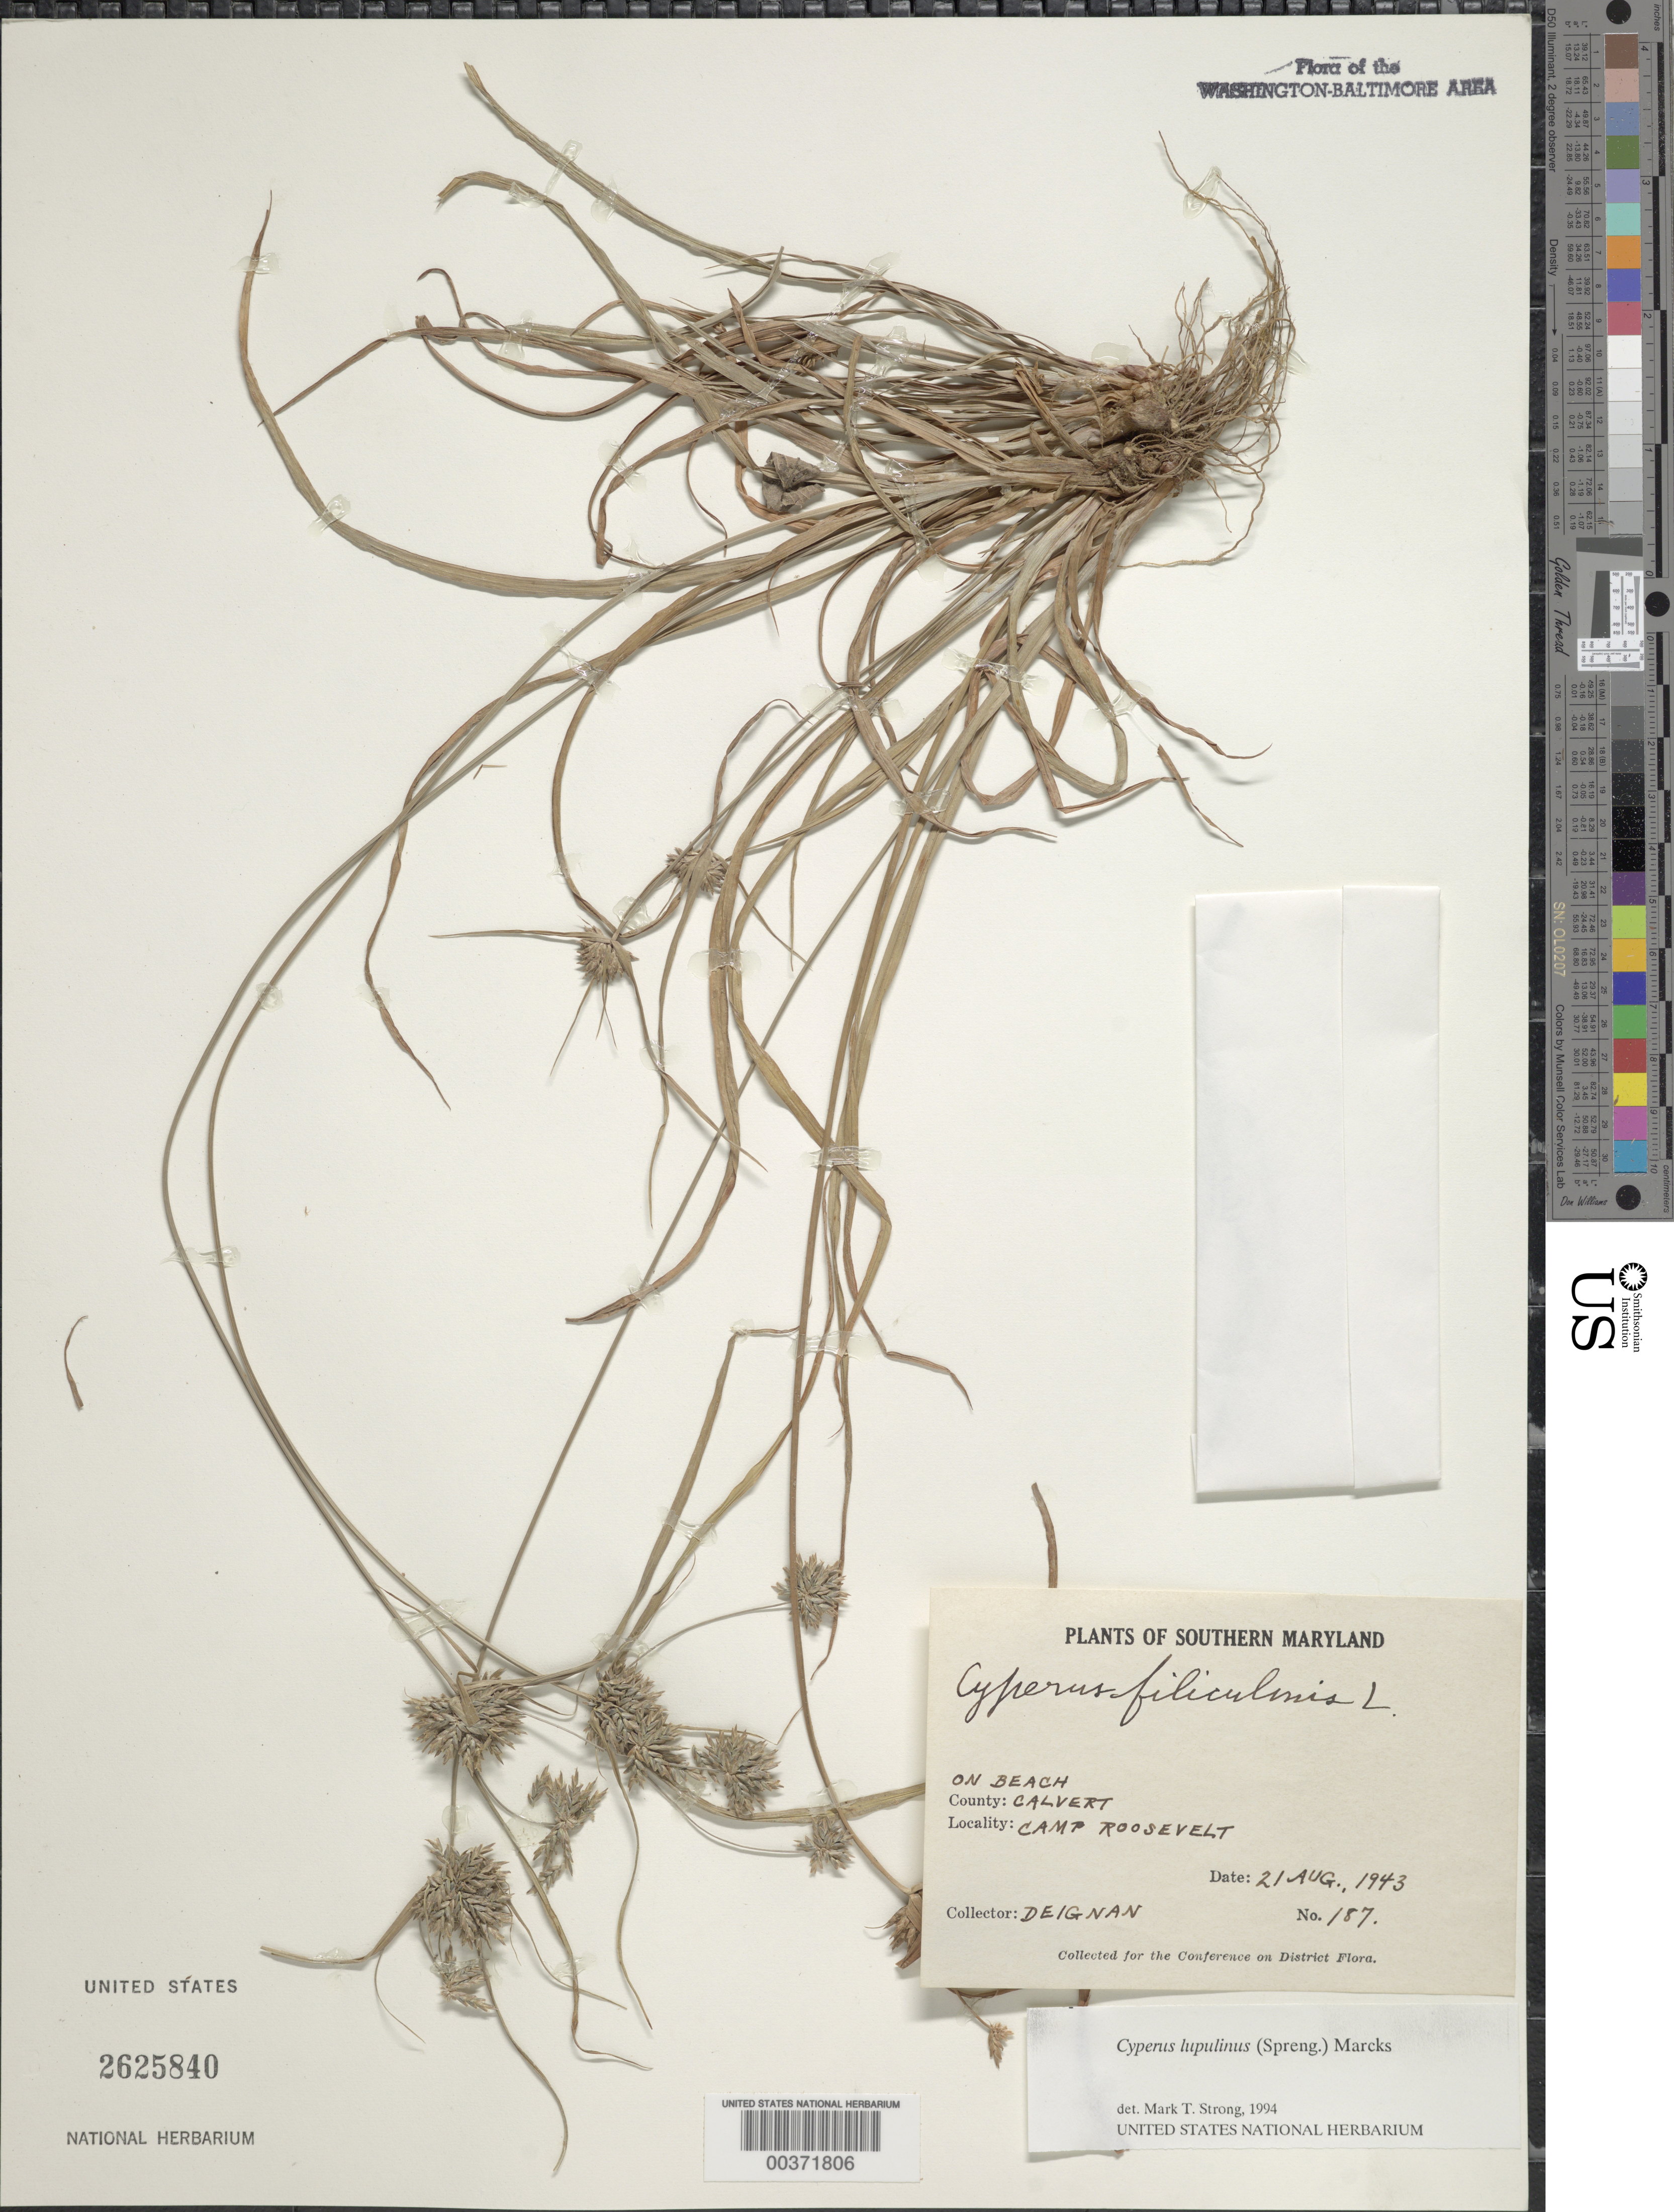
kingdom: Plantae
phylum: Tracheophyta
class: Liliopsida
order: Poales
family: Cyperaceae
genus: Cyperus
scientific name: Cyperus lupulinus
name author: (Spreng.) Marcks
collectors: H. Deignan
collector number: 187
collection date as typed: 21 Aug 1943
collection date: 1943-08-21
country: United States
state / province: Maryland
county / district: Calvert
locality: Camp Roosevelt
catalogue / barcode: US 2625840